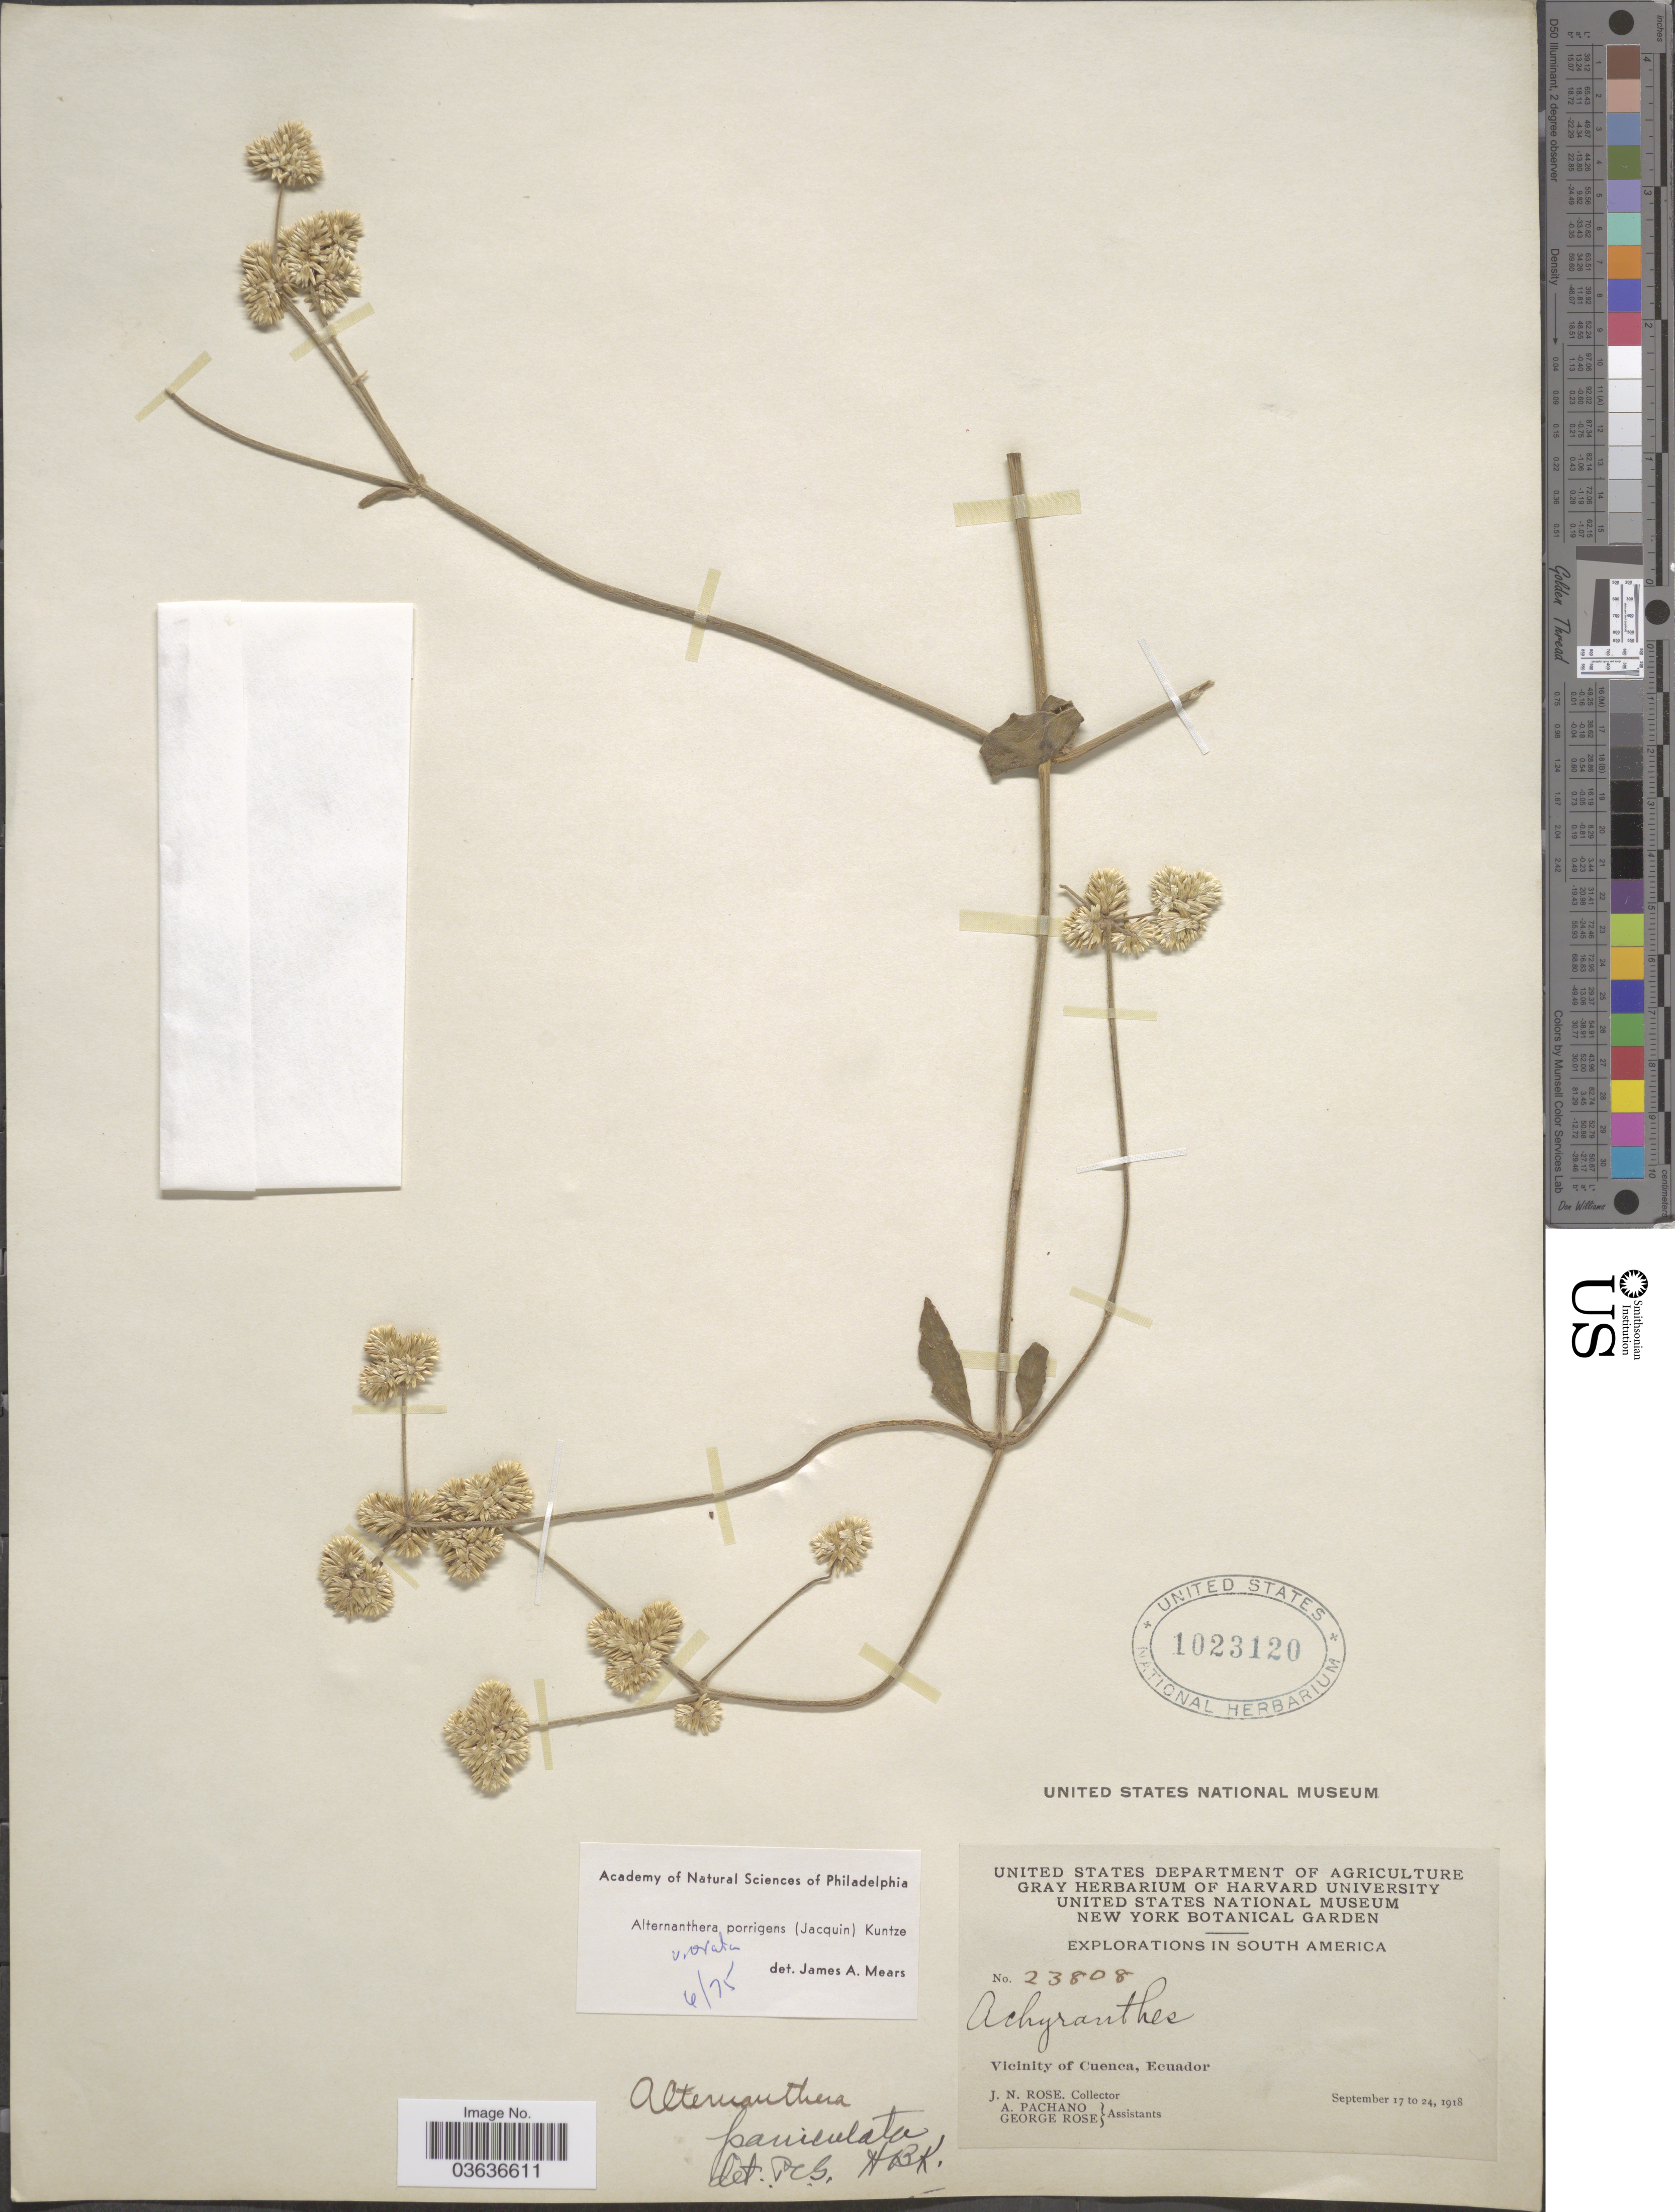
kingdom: Plantae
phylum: Tracheophyta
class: Magnoliopsida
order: Caryophyllales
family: Amaranthaceae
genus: Alternanthera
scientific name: Alternanthera porrigens var. ovata Mears var. nov. ined.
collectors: J. N. Rose, A. Pachano & G. Rose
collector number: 23808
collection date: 1918-09-17/1918-09-24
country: Ecuador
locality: Vicinity of Cuenca.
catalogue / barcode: US 1023120